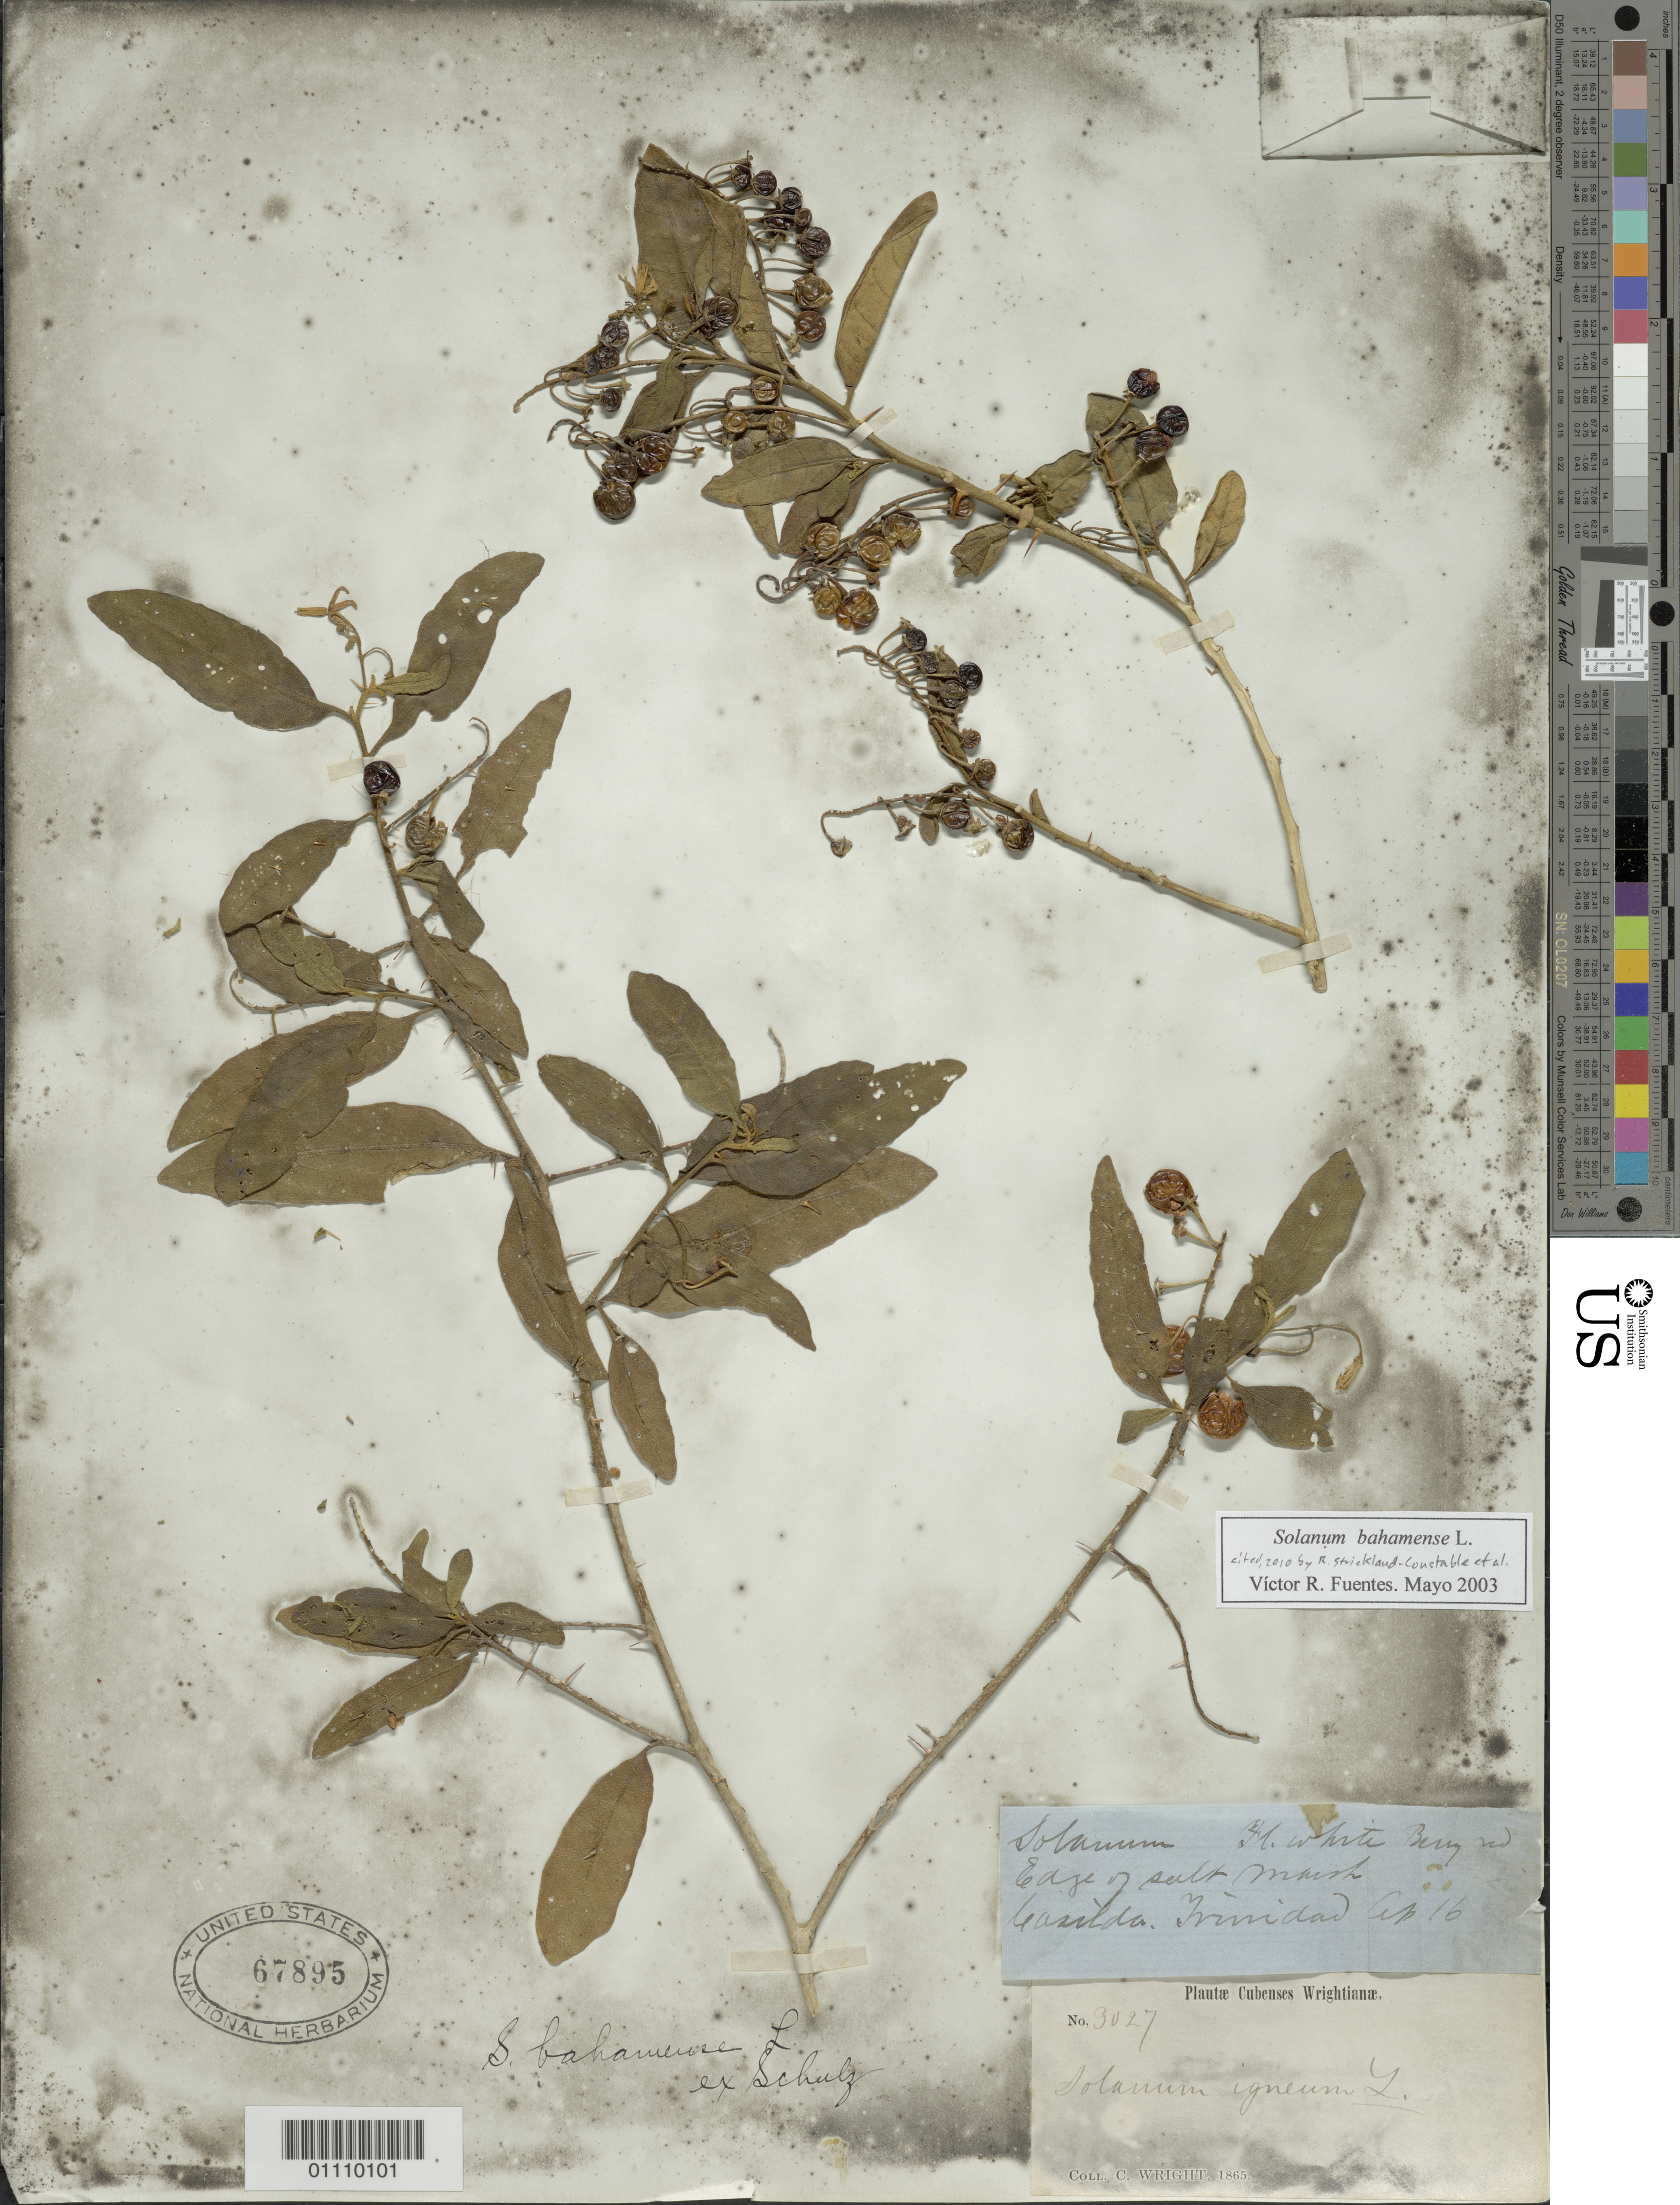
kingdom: Plantae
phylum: Tracheophyta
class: Magnoliopsida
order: Solanales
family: Solanaceae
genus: Solanum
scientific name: Solanum bahamense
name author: L.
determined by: Fuentes, V. R.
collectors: C. Wright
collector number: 3027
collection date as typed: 1865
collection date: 1865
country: Cuba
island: Cuba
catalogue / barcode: US 67895